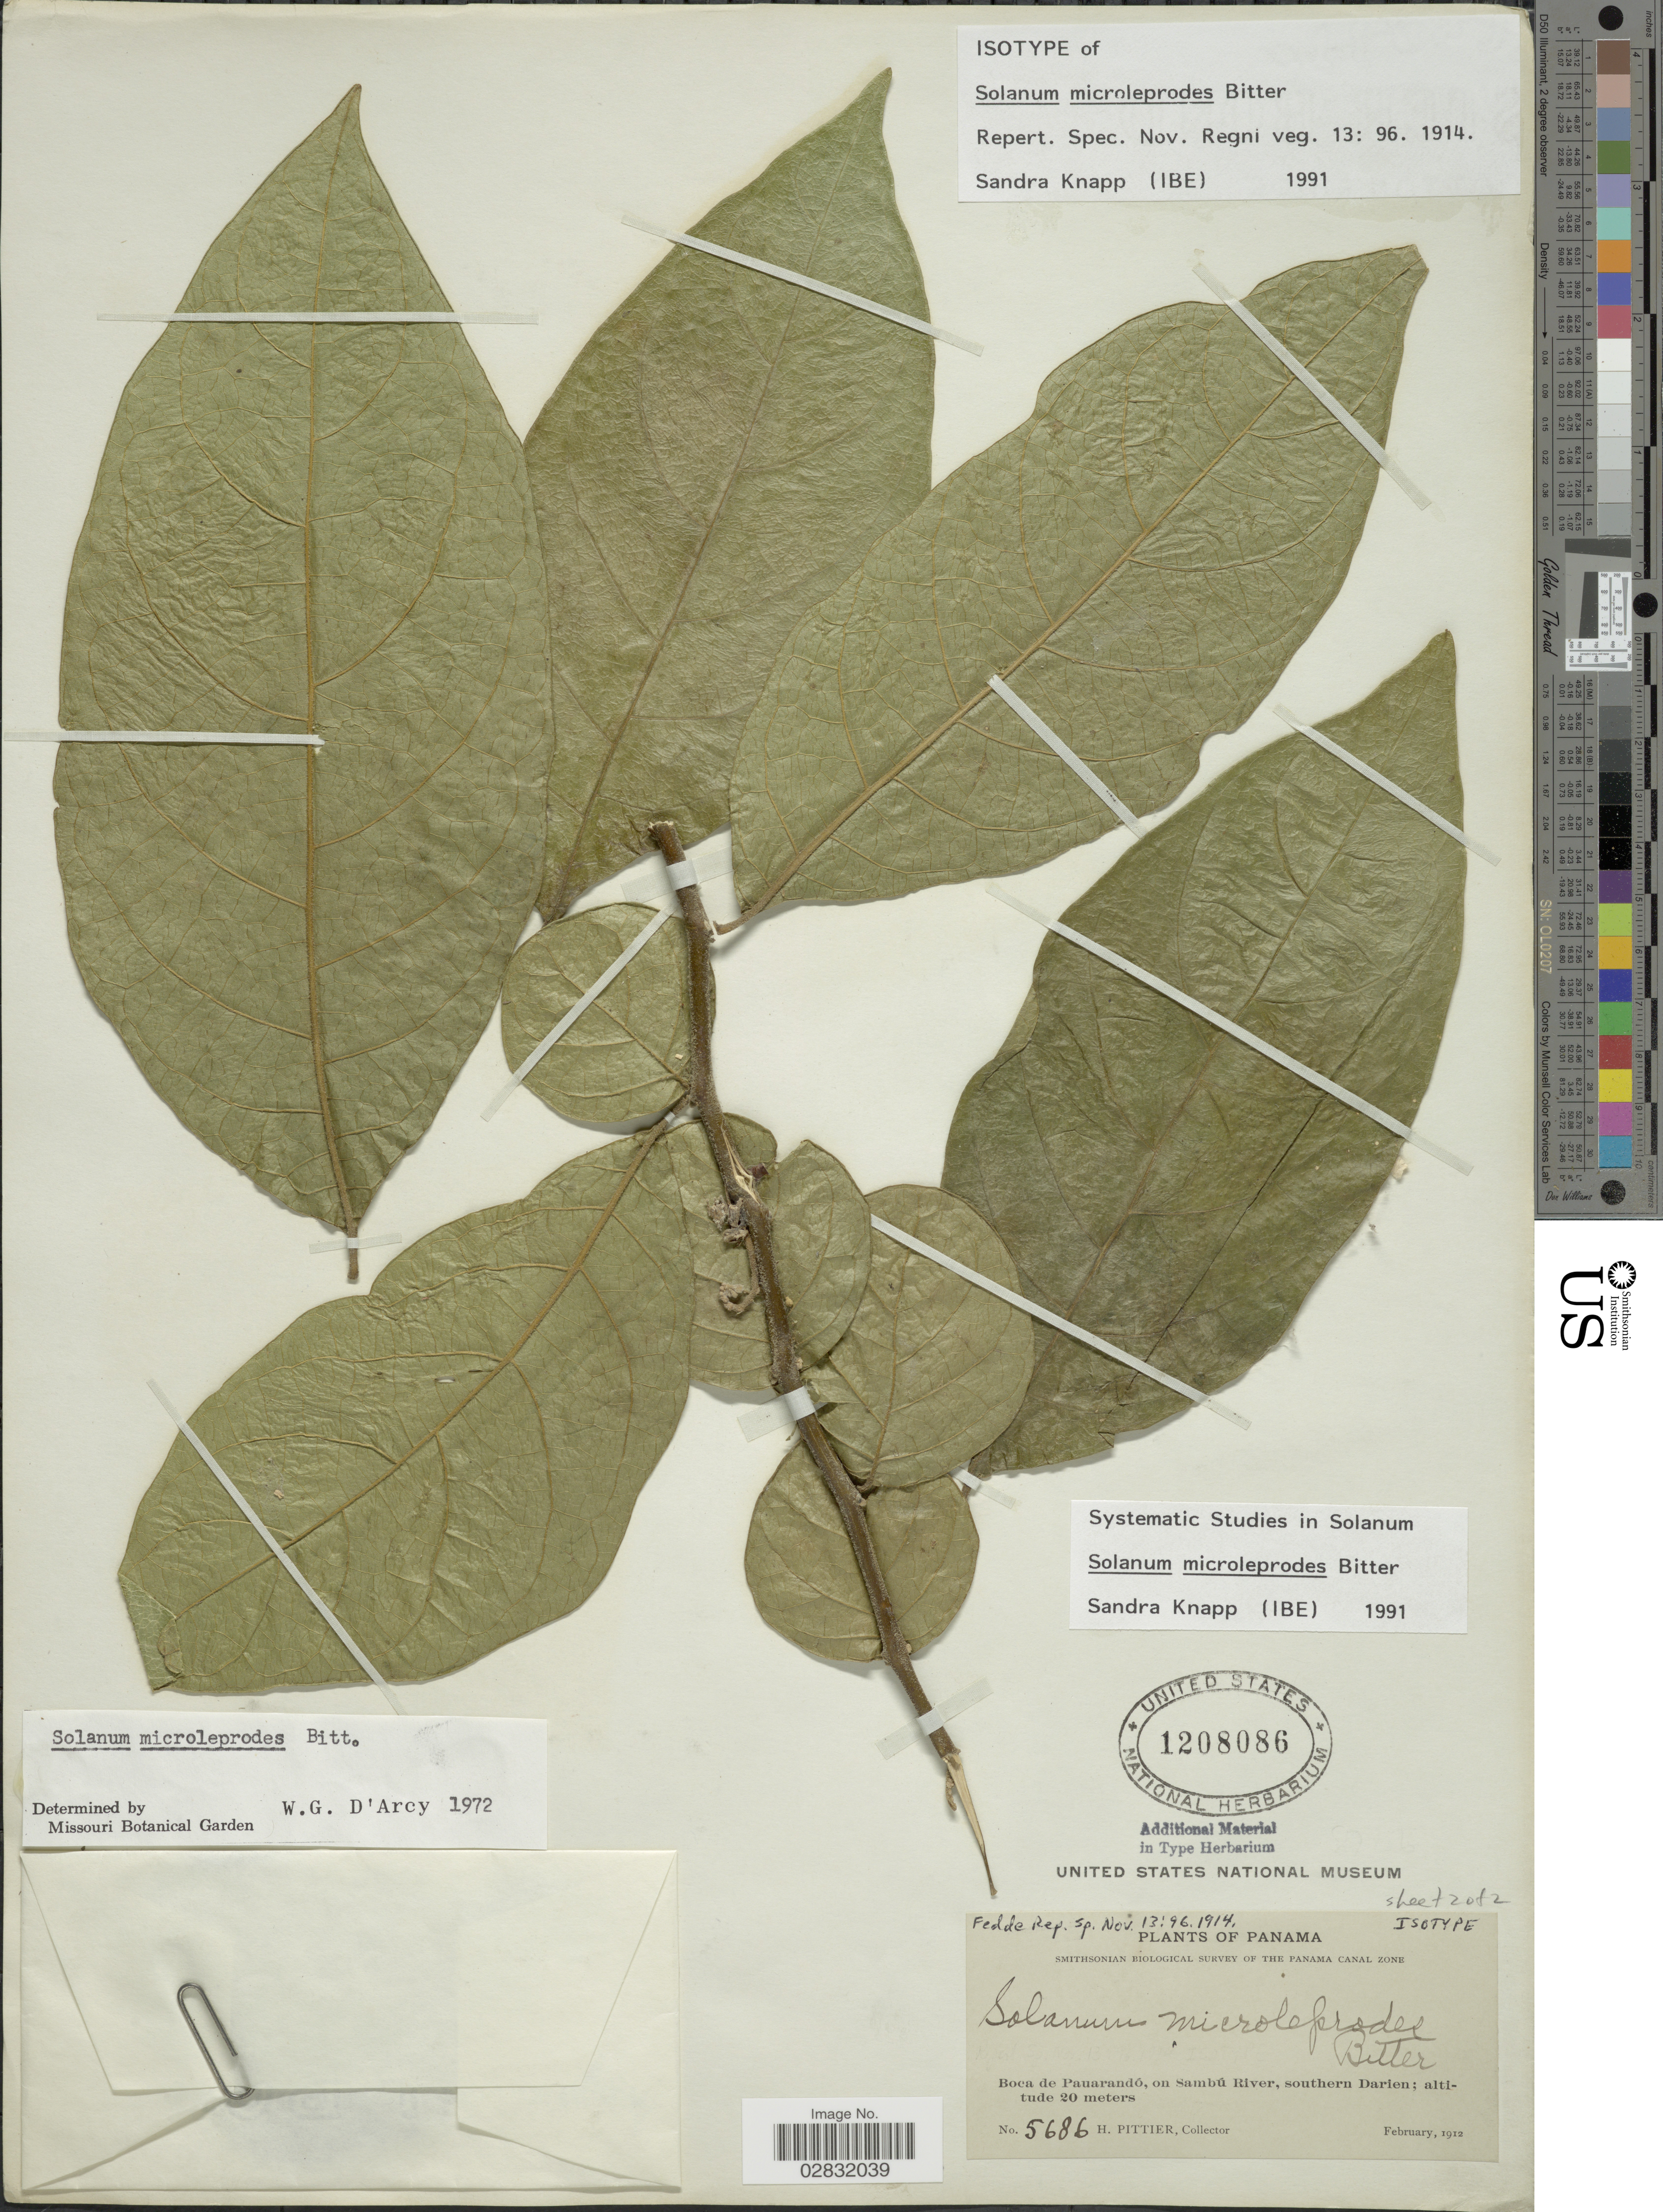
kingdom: Plantae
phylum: Tracheophyta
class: Magnoliopsida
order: Solanales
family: Solanaceae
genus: Solanum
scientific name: Solanum microleprodes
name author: Bitter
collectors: H. F. Pittier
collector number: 5686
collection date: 1912-02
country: Panama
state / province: Darién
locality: Boca de Pauarandó, on Sambú River, southern Darien.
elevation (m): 20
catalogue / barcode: US 1208086